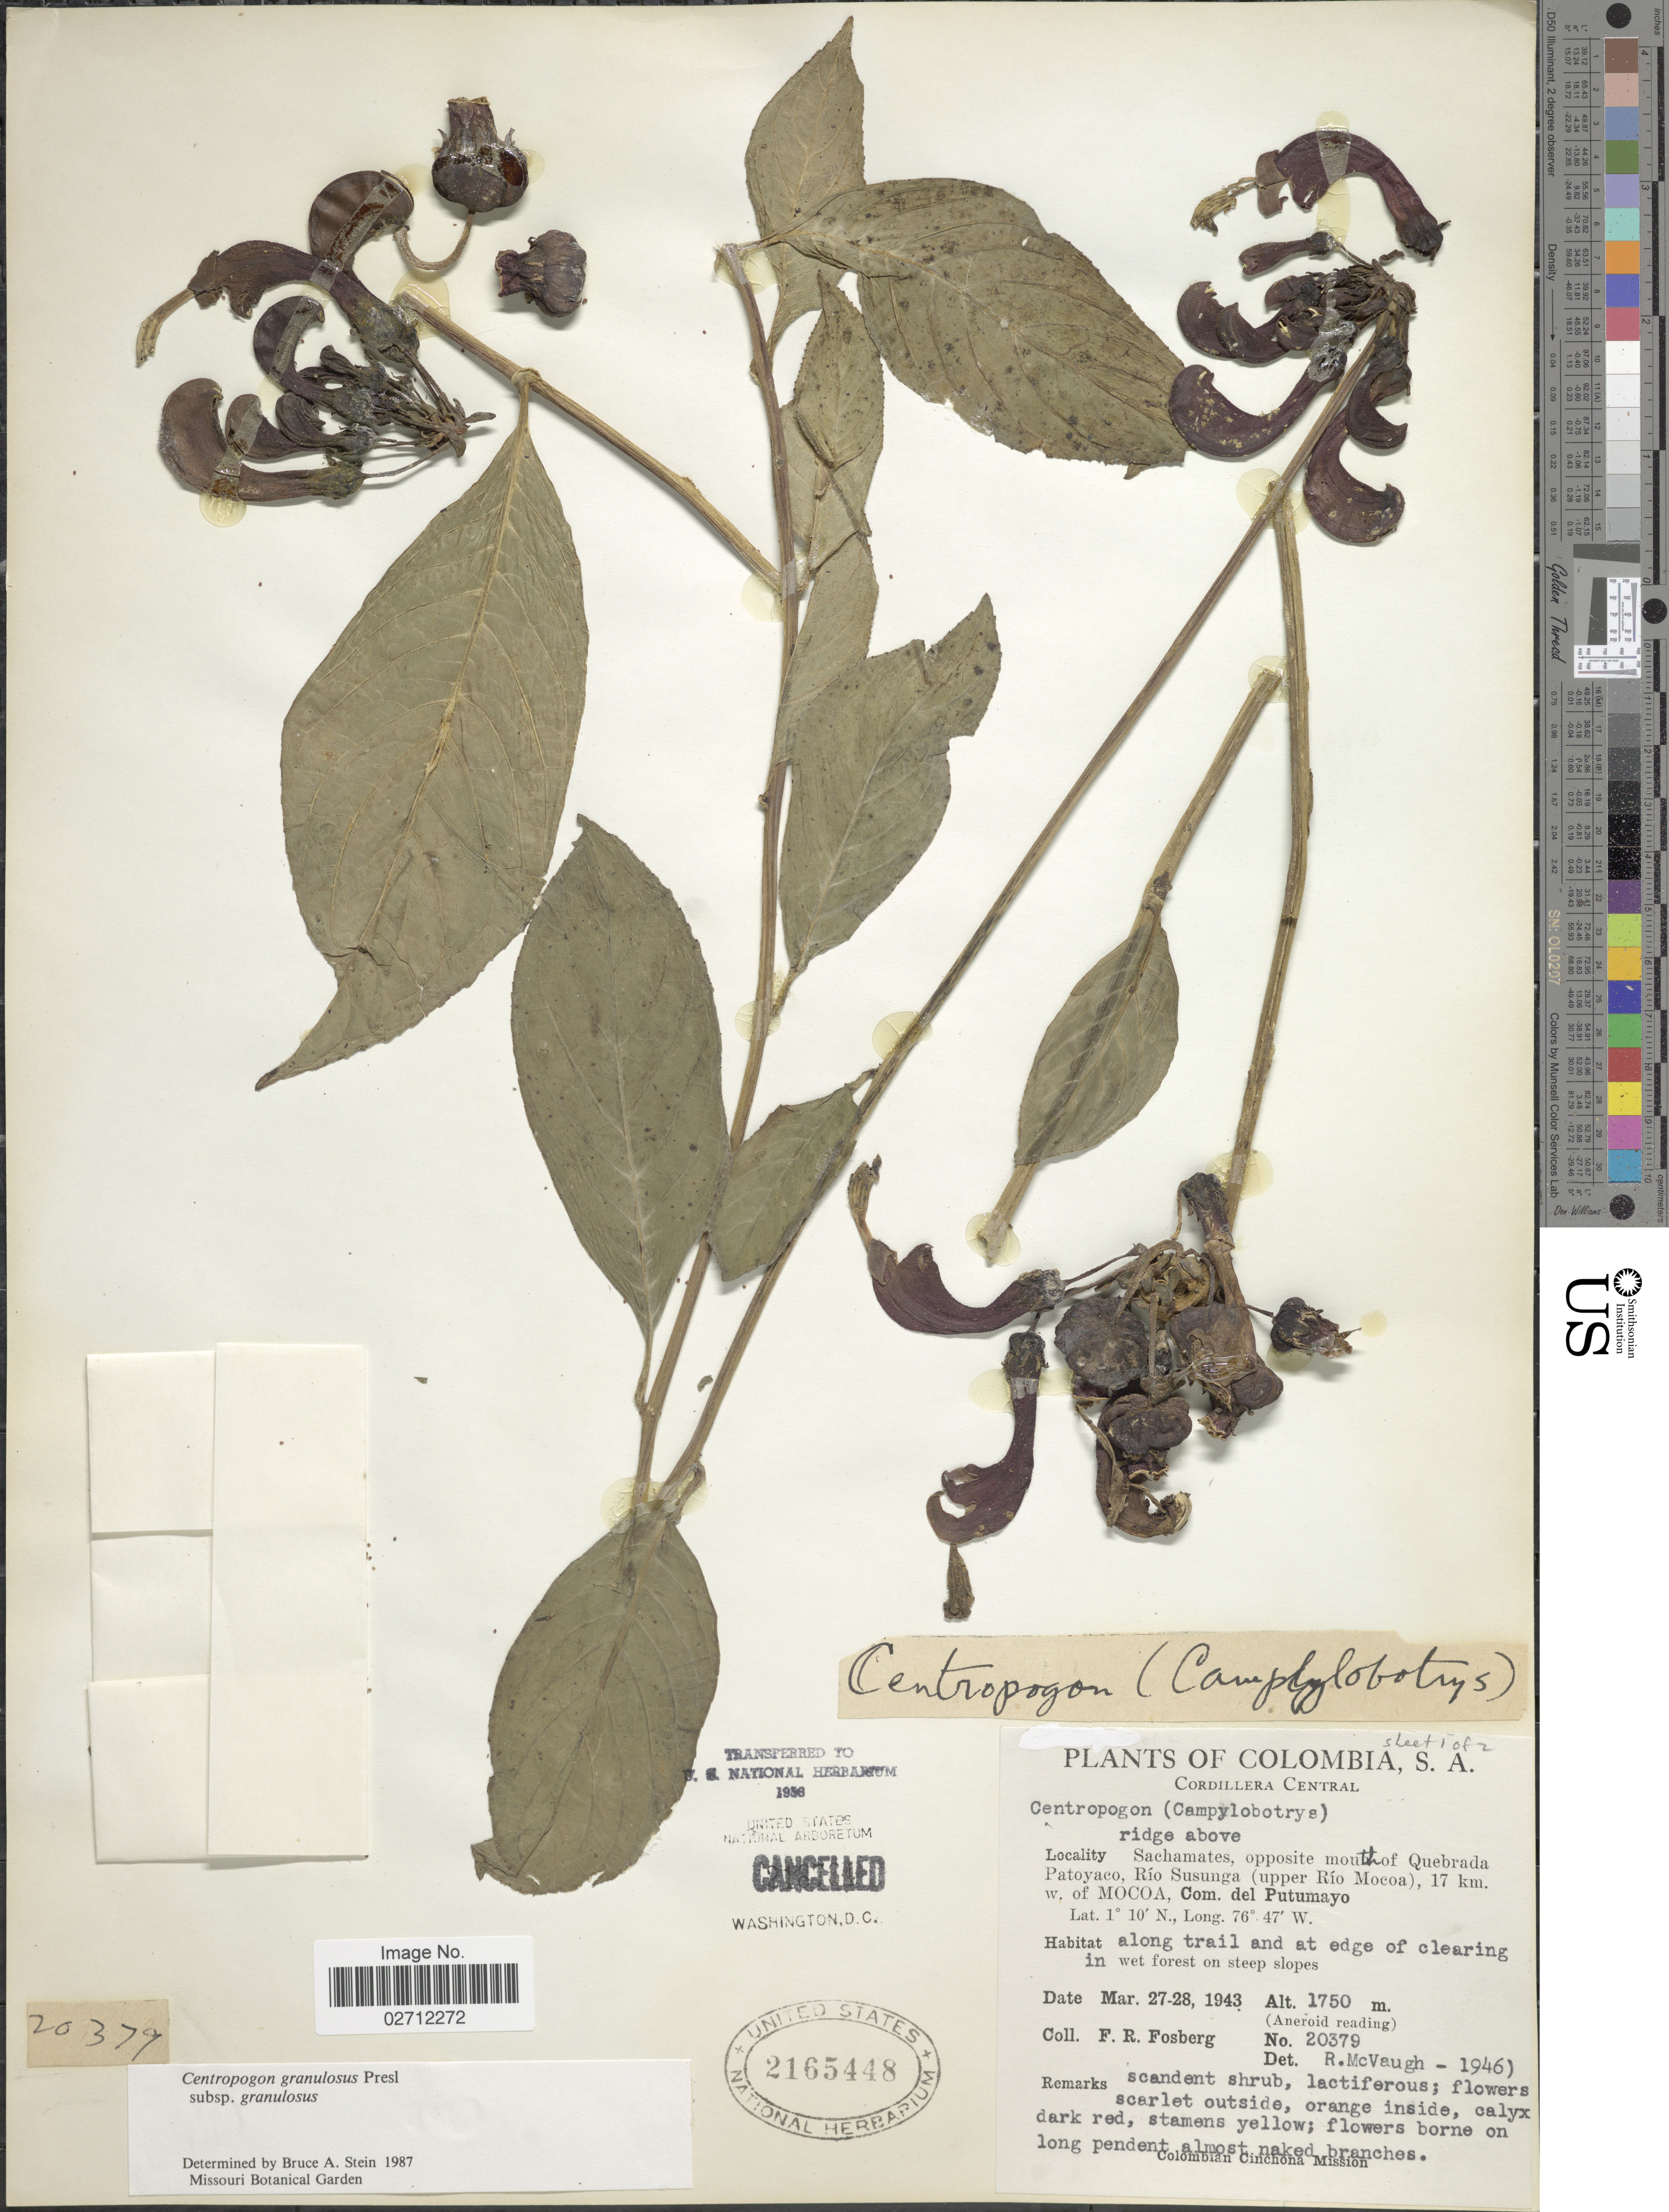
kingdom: Plantae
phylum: Tracheophyta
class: Magnoliopsida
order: Asterales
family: Campanulaceae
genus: Centropogon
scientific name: Centropogon granulosus subsp. granulosus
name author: C. Presl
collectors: F. R. Fosberg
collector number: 20379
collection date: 1943-03-27/1943-03-28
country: Colombia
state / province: Putumayo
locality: Cordillera Oriental, ridge above Sachamates, opposite mouth of Quebrada Patoyaco, Rio Susunga (upper Rio Mocoa), 17 km. w. of Mocoa, Com. del Putumayo, along trail and at edge of clearing in wet forest on steep slopes.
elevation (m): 1750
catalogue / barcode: US 2165448